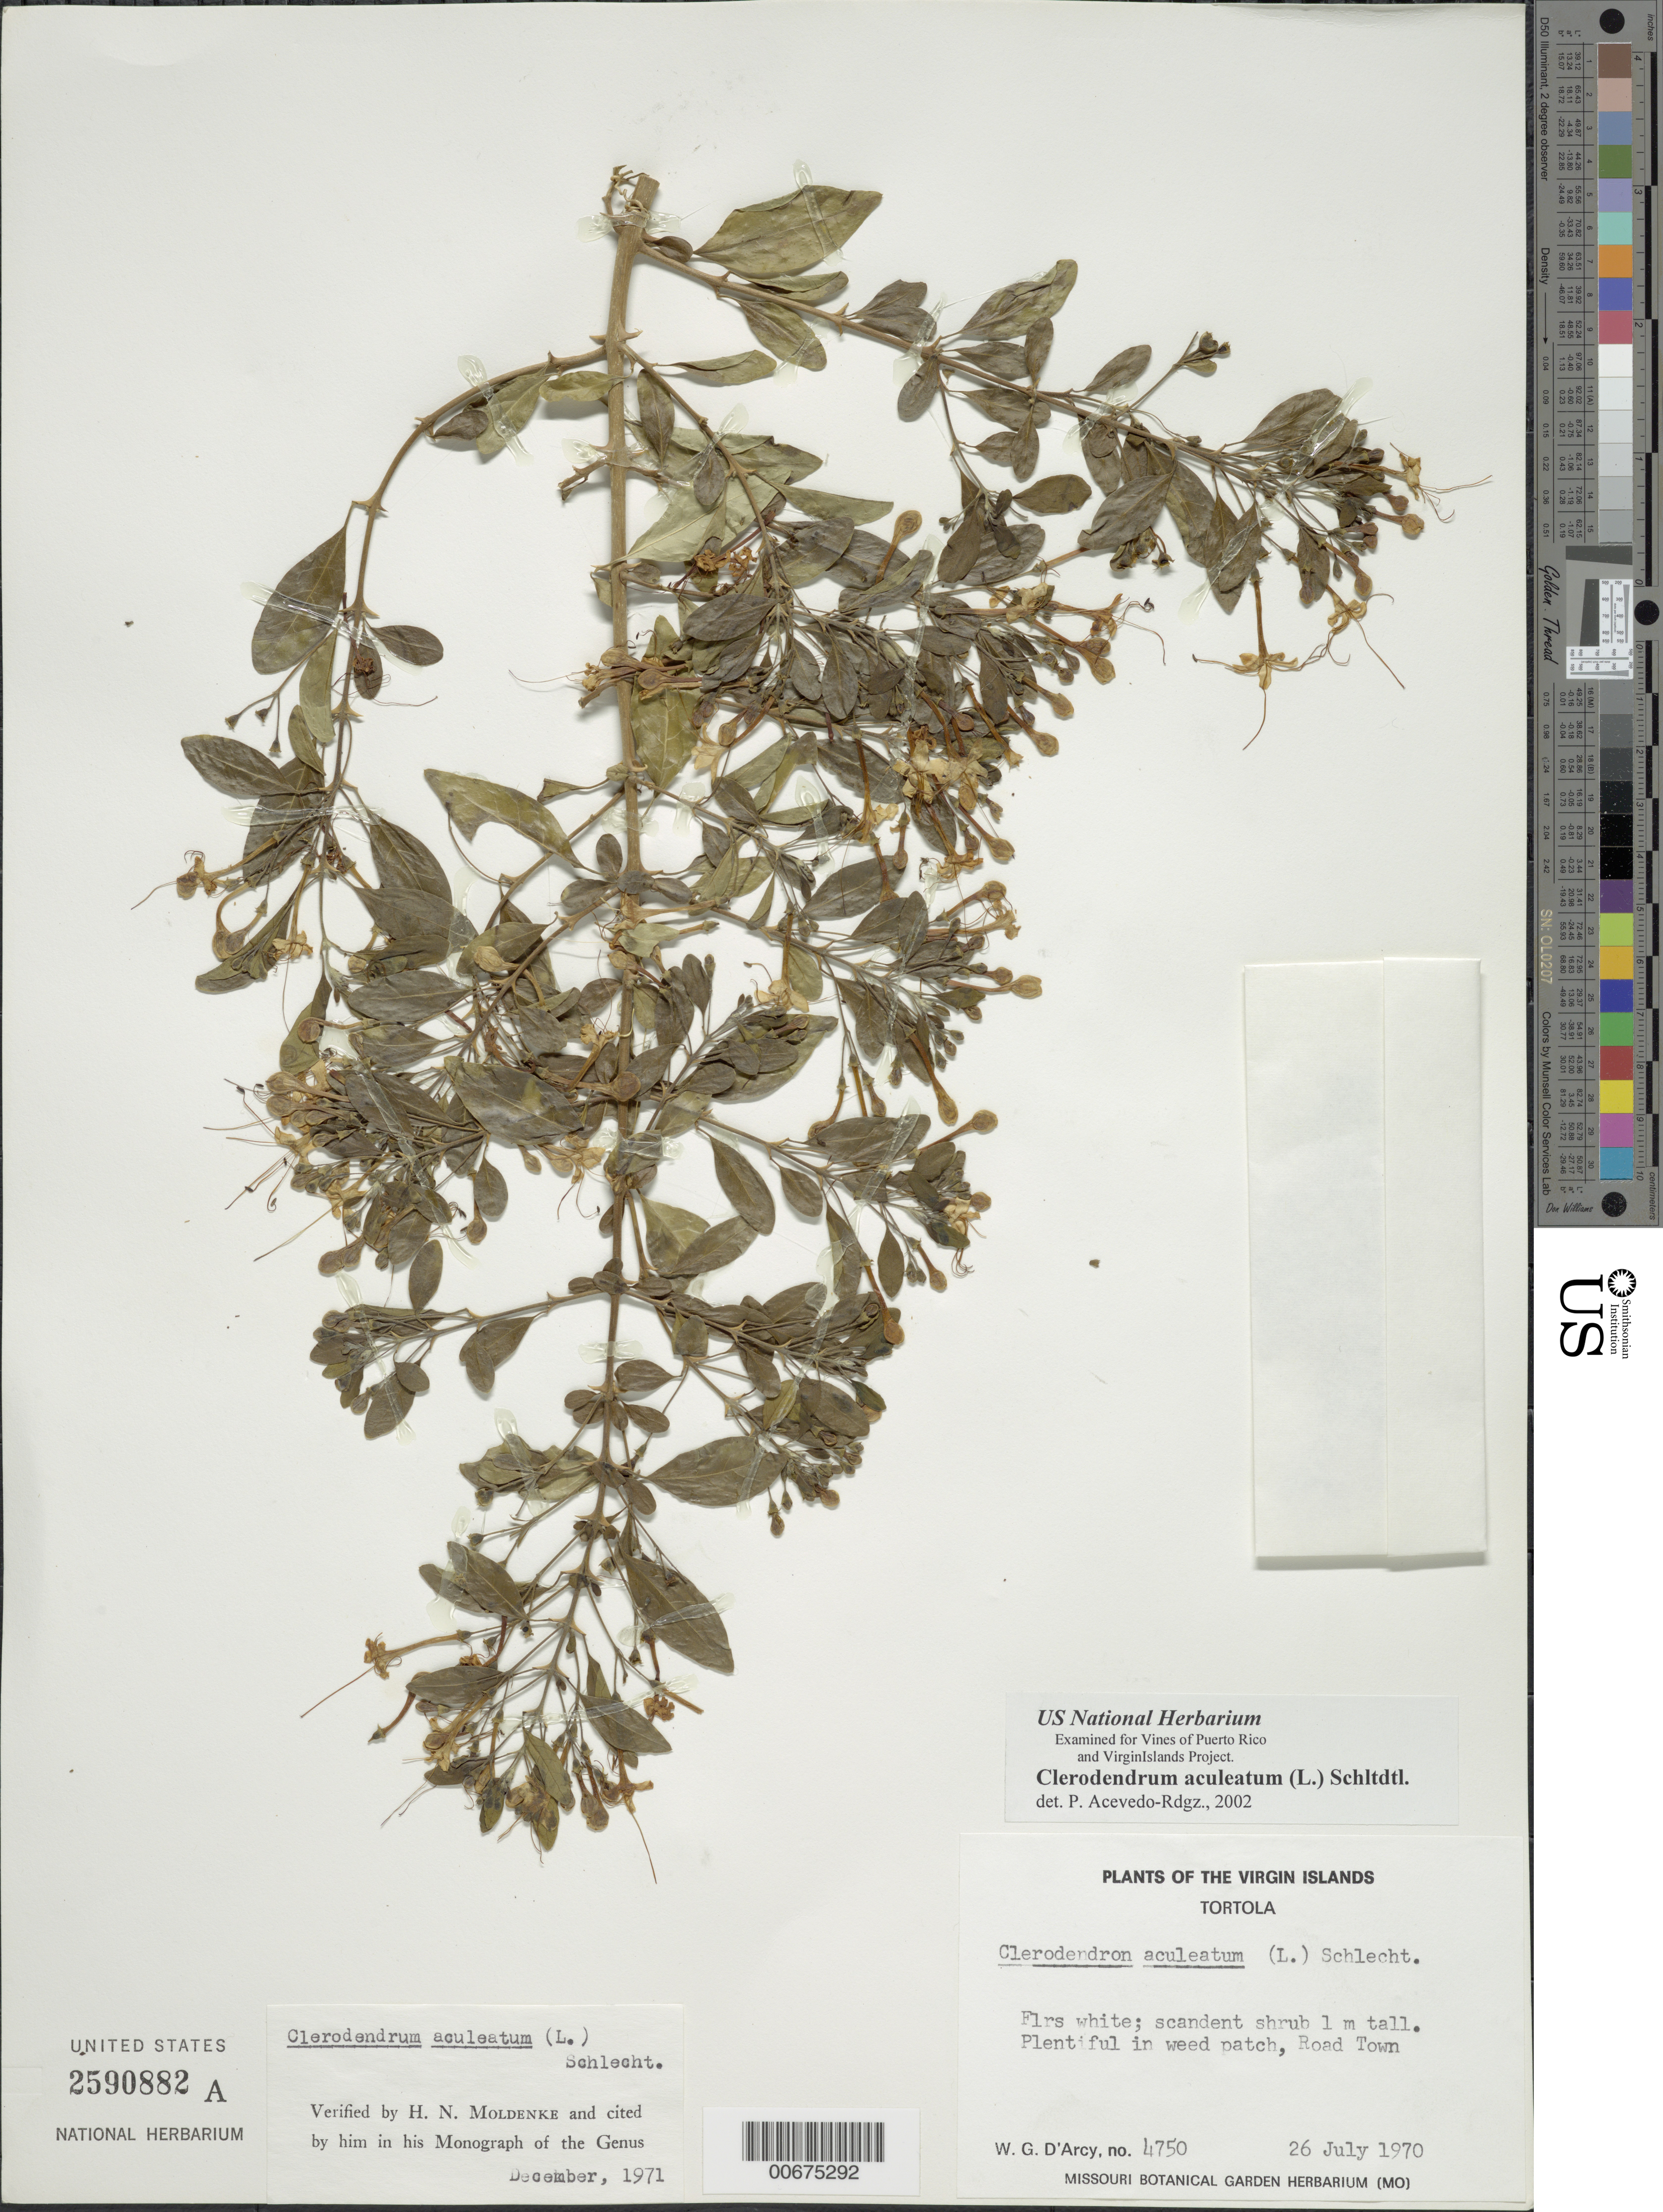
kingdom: Plantae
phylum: Tracheophyta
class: Magnoliopsida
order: Lamiales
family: Lamiaceae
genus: Clerodendrum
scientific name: Clerodendrum aculeatum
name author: (L.) Schltdl.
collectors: W. G. D'Arcy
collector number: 4750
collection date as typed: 26 Jul 1970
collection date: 1970-07-26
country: British Virgin Islands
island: Tortola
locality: Tortola; Road Town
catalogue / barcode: US 2590882A